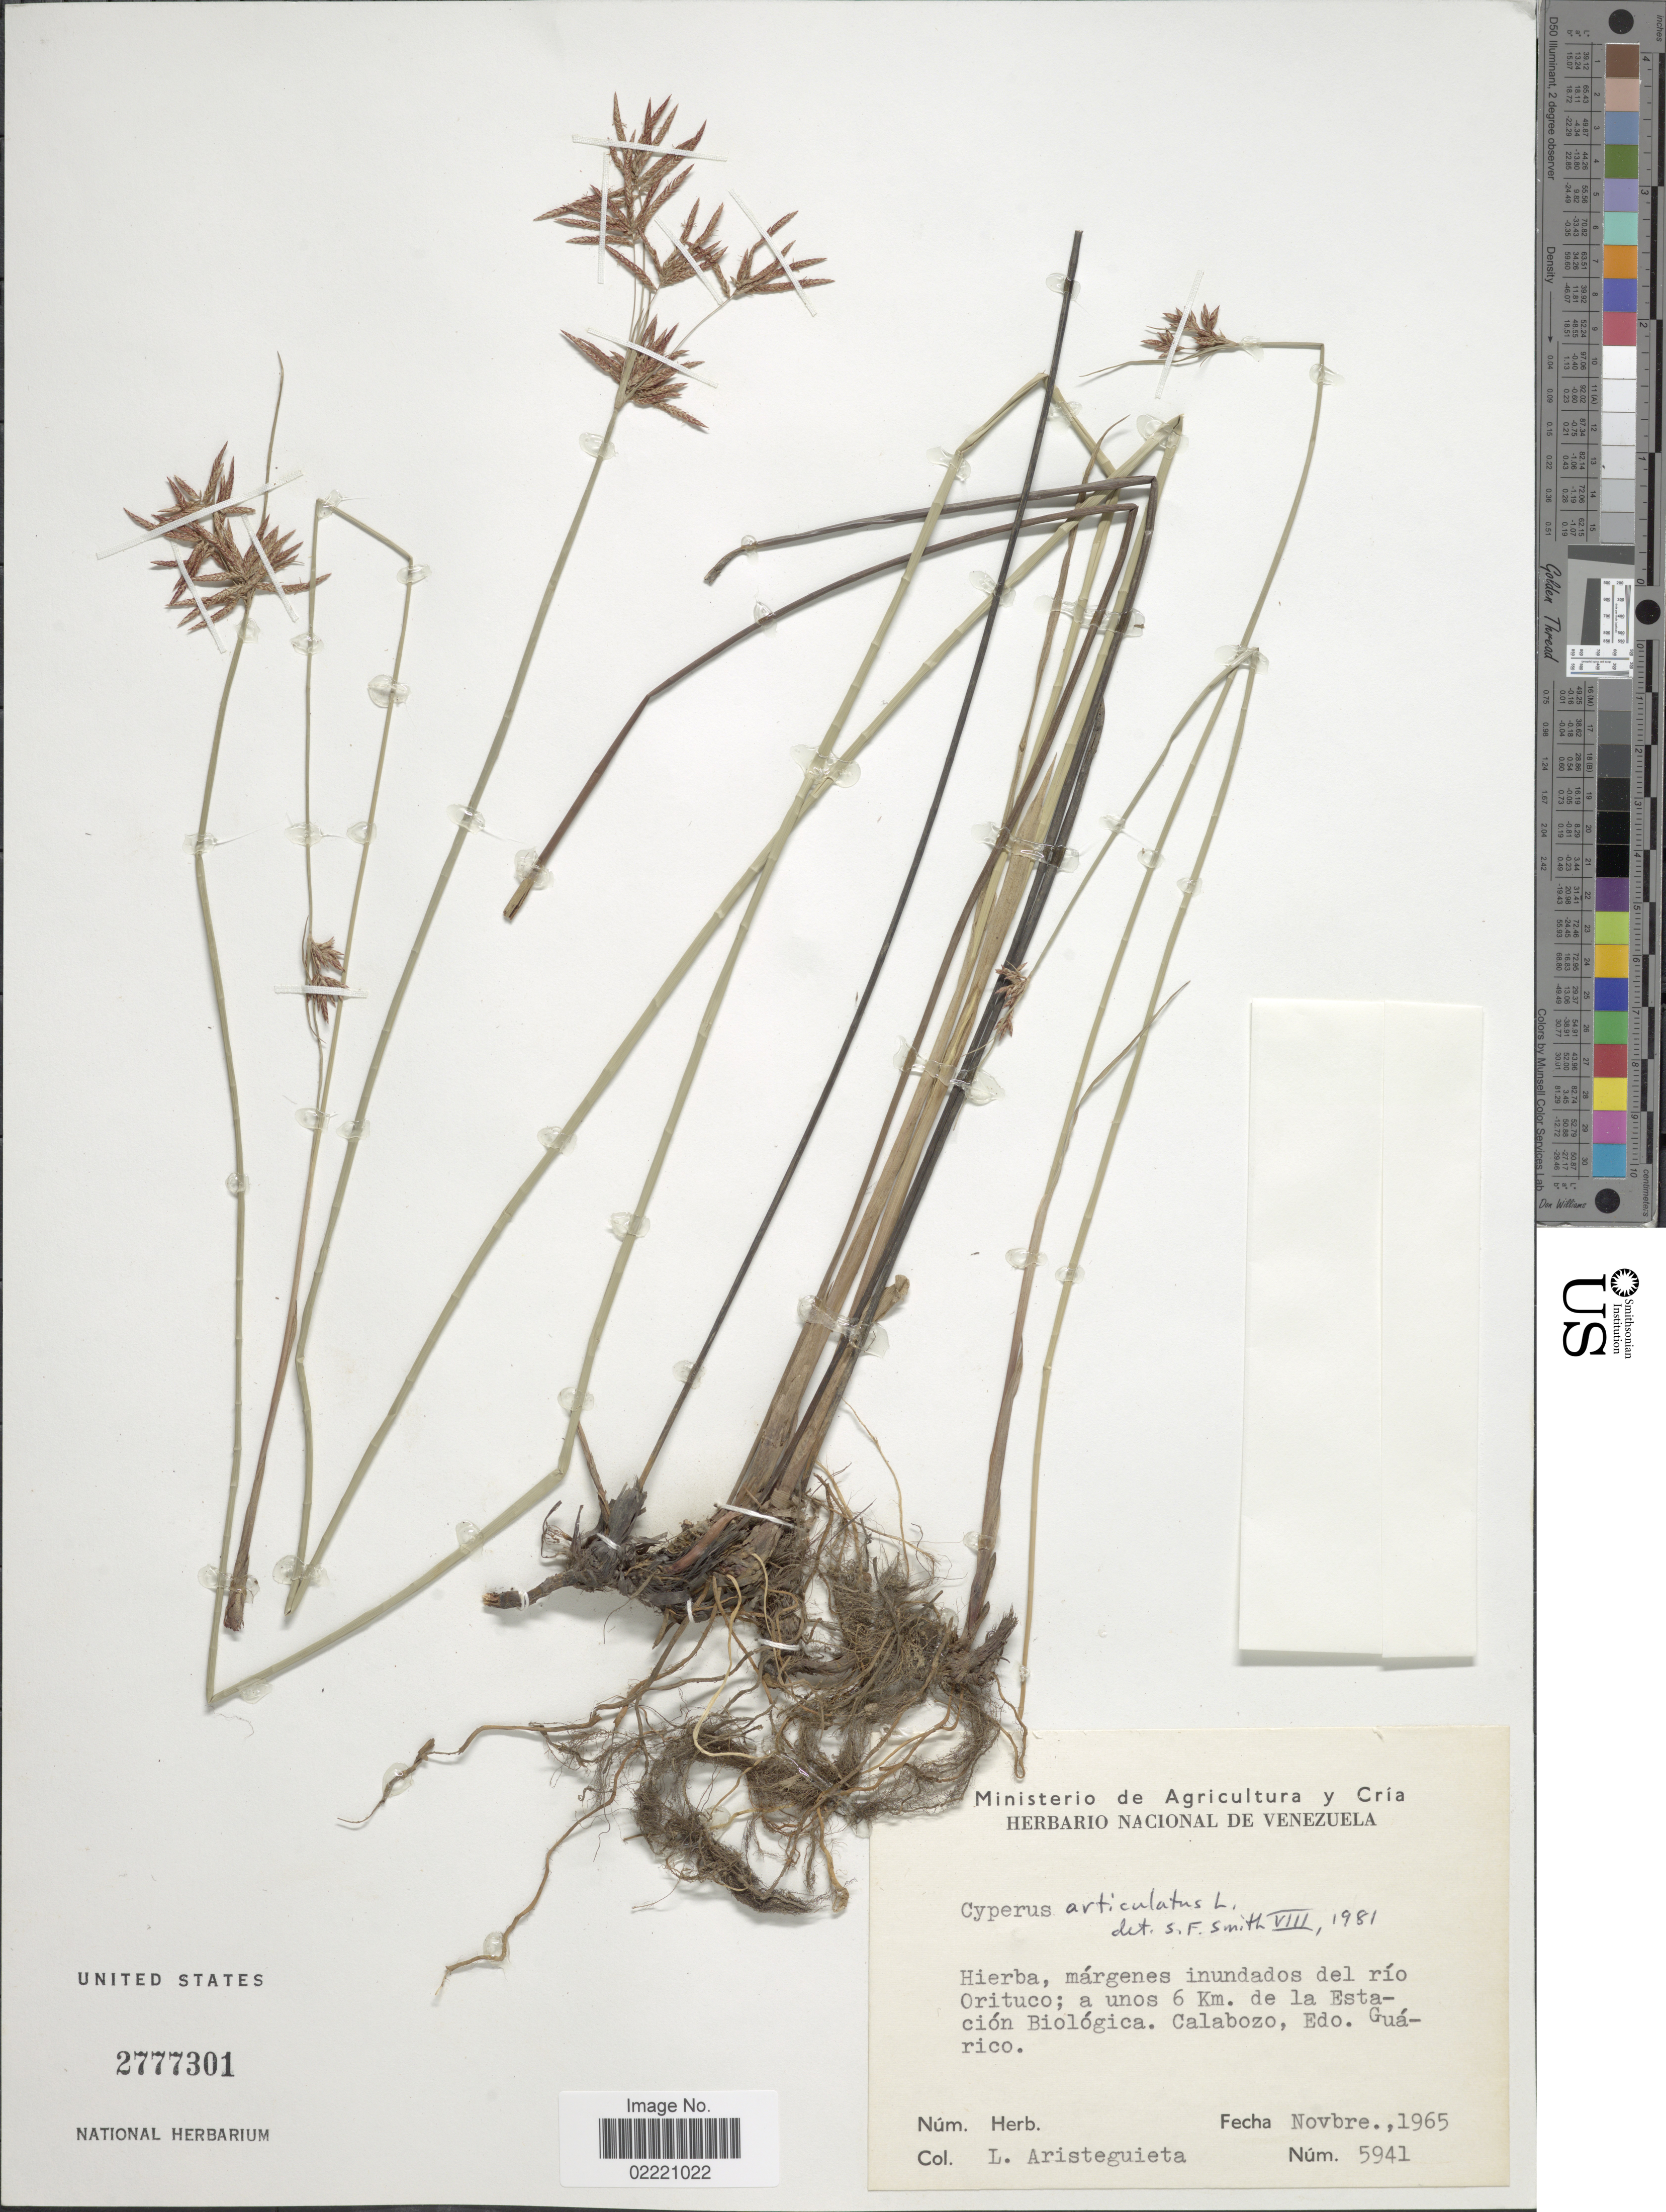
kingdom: Plantae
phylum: Tracheophyta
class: Liliopsida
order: Poales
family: Cyperaceae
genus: Cyperus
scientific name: Cyperus articulatus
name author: L.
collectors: L. Aristeguieta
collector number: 5941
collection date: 1965-11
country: Venezuela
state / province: Guárico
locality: Margenes inundados del rio Orituco; a unos 6 Km. de la Estancion Biologica, Calabozo.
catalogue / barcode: US 2777301